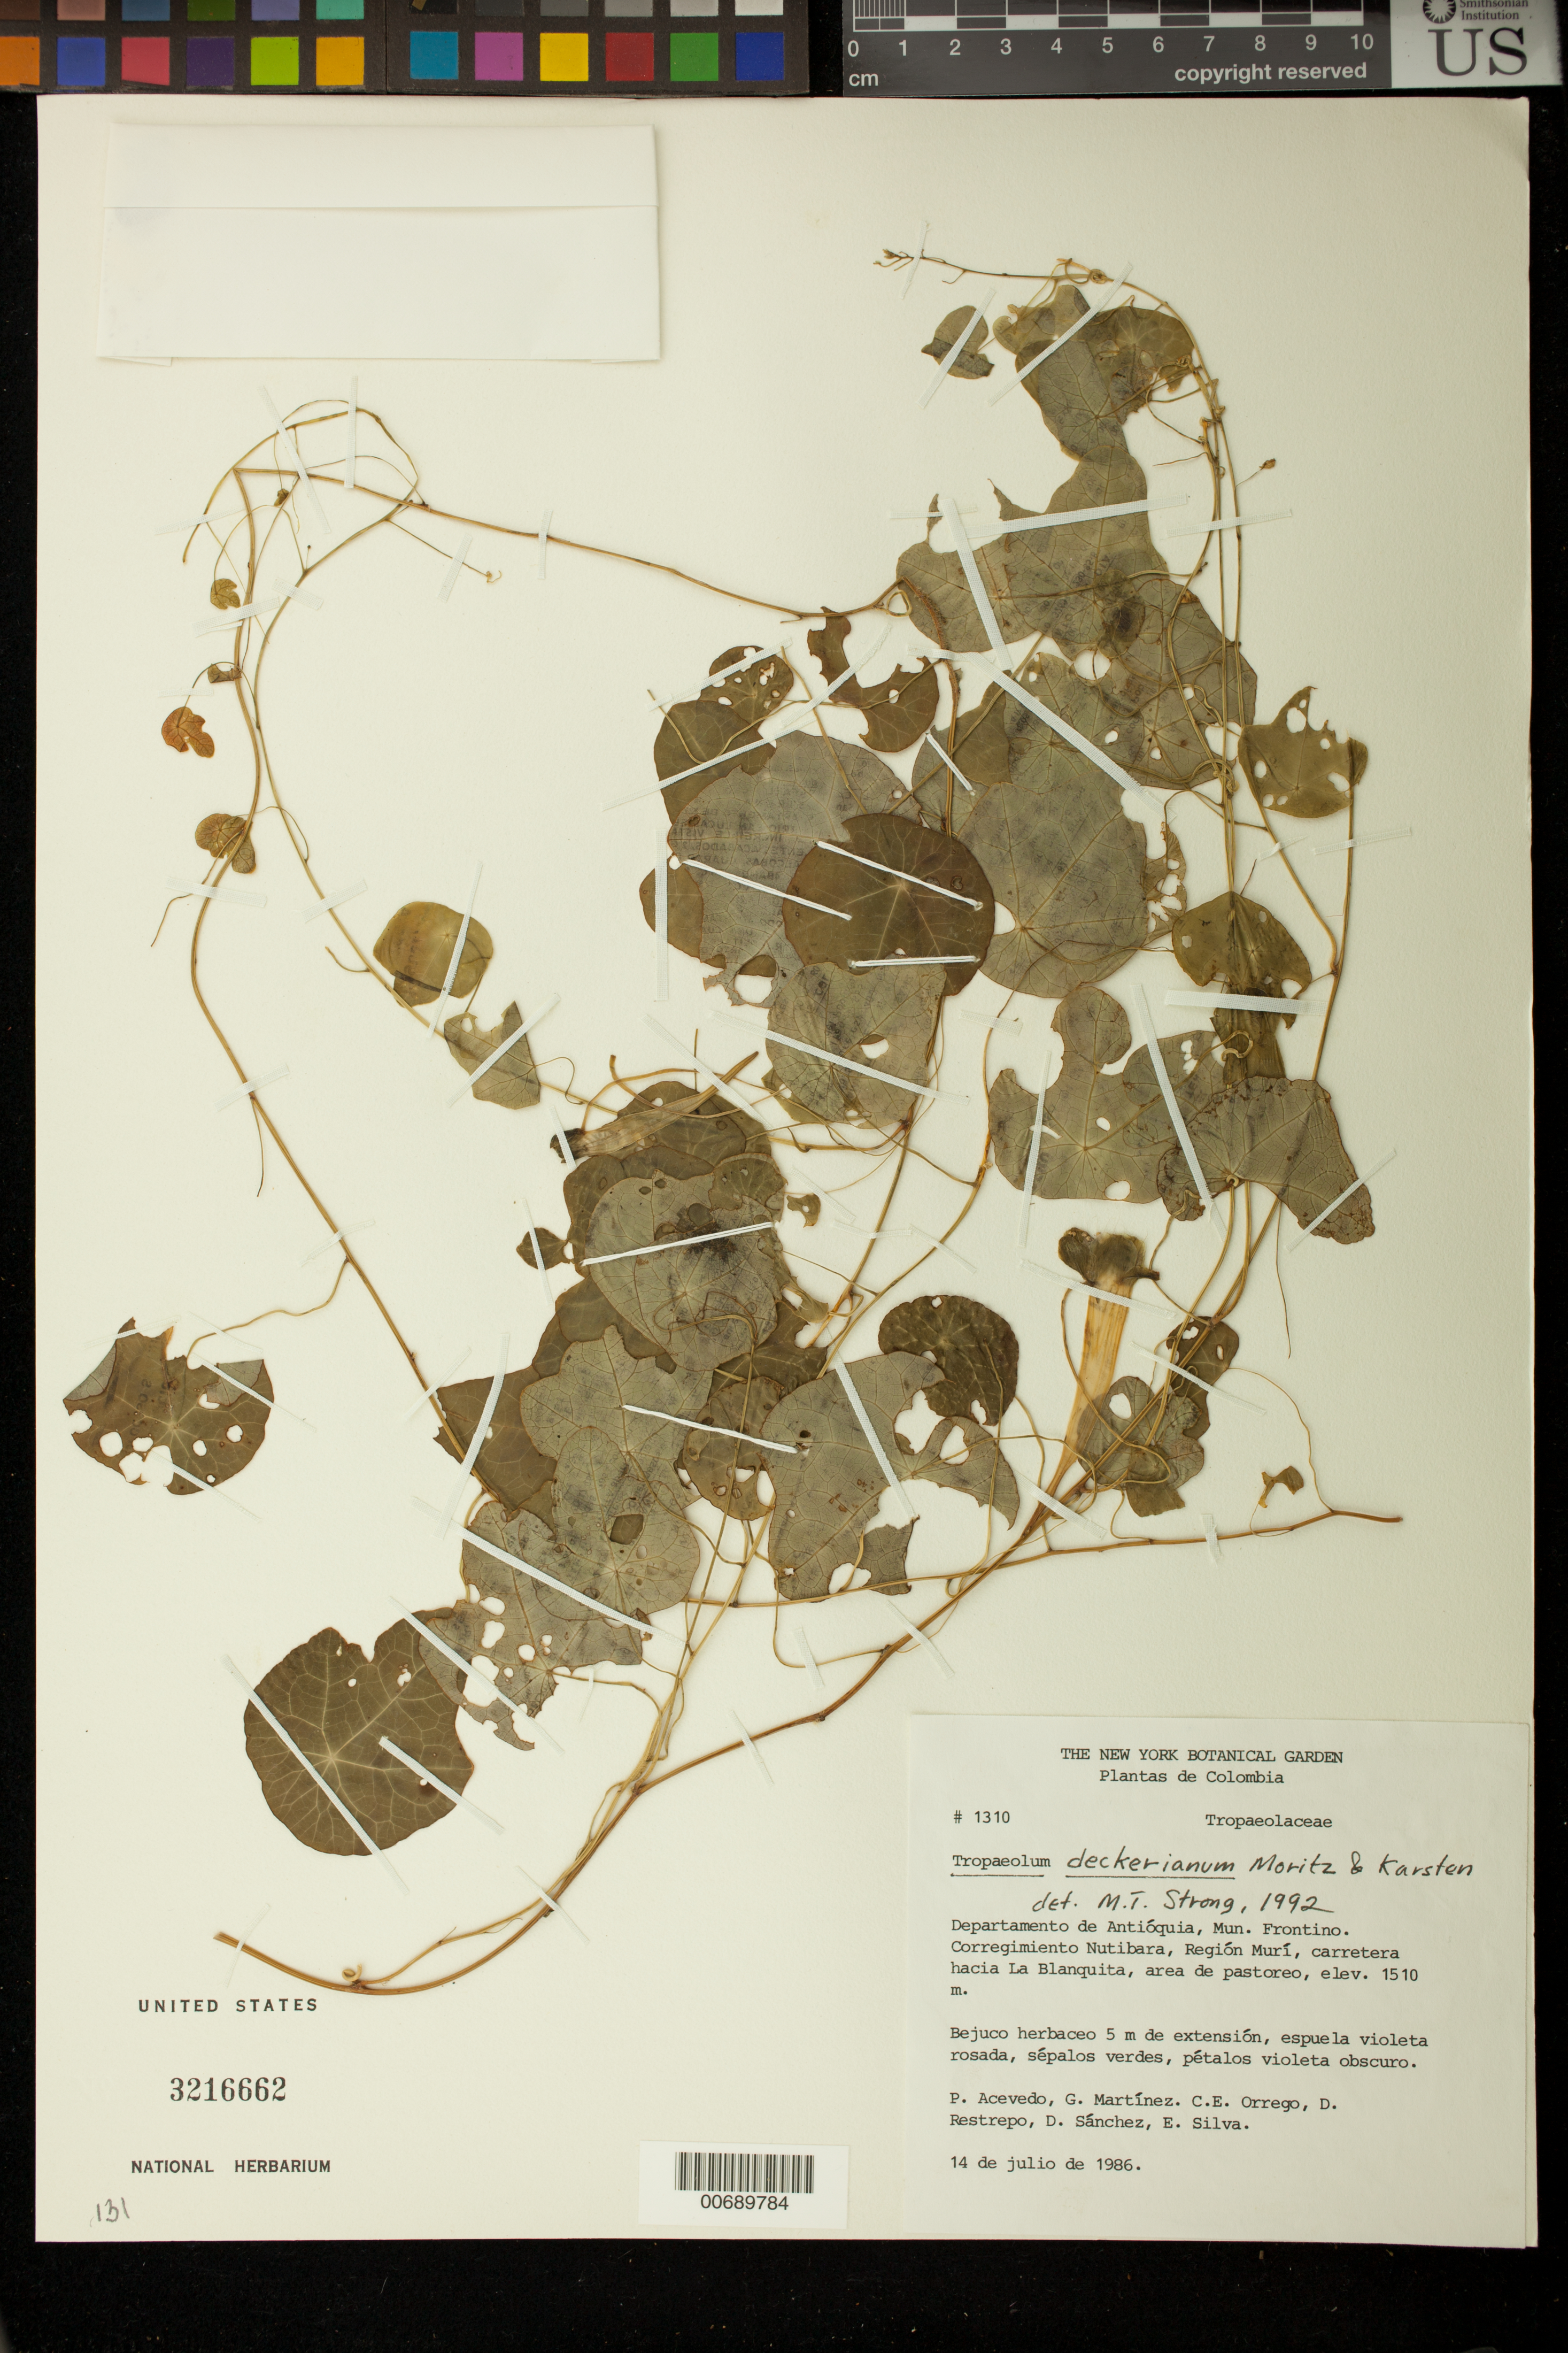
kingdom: Plantae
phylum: Tracheophyta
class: Magnoliopsida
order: Brassicales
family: Tropaeolaceae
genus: Tropaeolum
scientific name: Tropaeolum deckerianum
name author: Moritz & H. Karst.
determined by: Strong, M. T., (US), Smithsonian Institution - National Museum of Natural History (UNITED STATES)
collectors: P. Acevedo-Rodr., D. Sanchez, D. Restrepo, G. Martinez, E. Silva & C. Orrego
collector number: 1310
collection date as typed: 14 Jul 1986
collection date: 1986-07-14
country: Colombia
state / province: Antioquia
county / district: Frontino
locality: Depart. Antioquia; Municipio Frontino; corregimiento Nutibara, camino hacia La Blanquita Region Murri.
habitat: Area de pastoreo.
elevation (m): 1510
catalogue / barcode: US 3216662